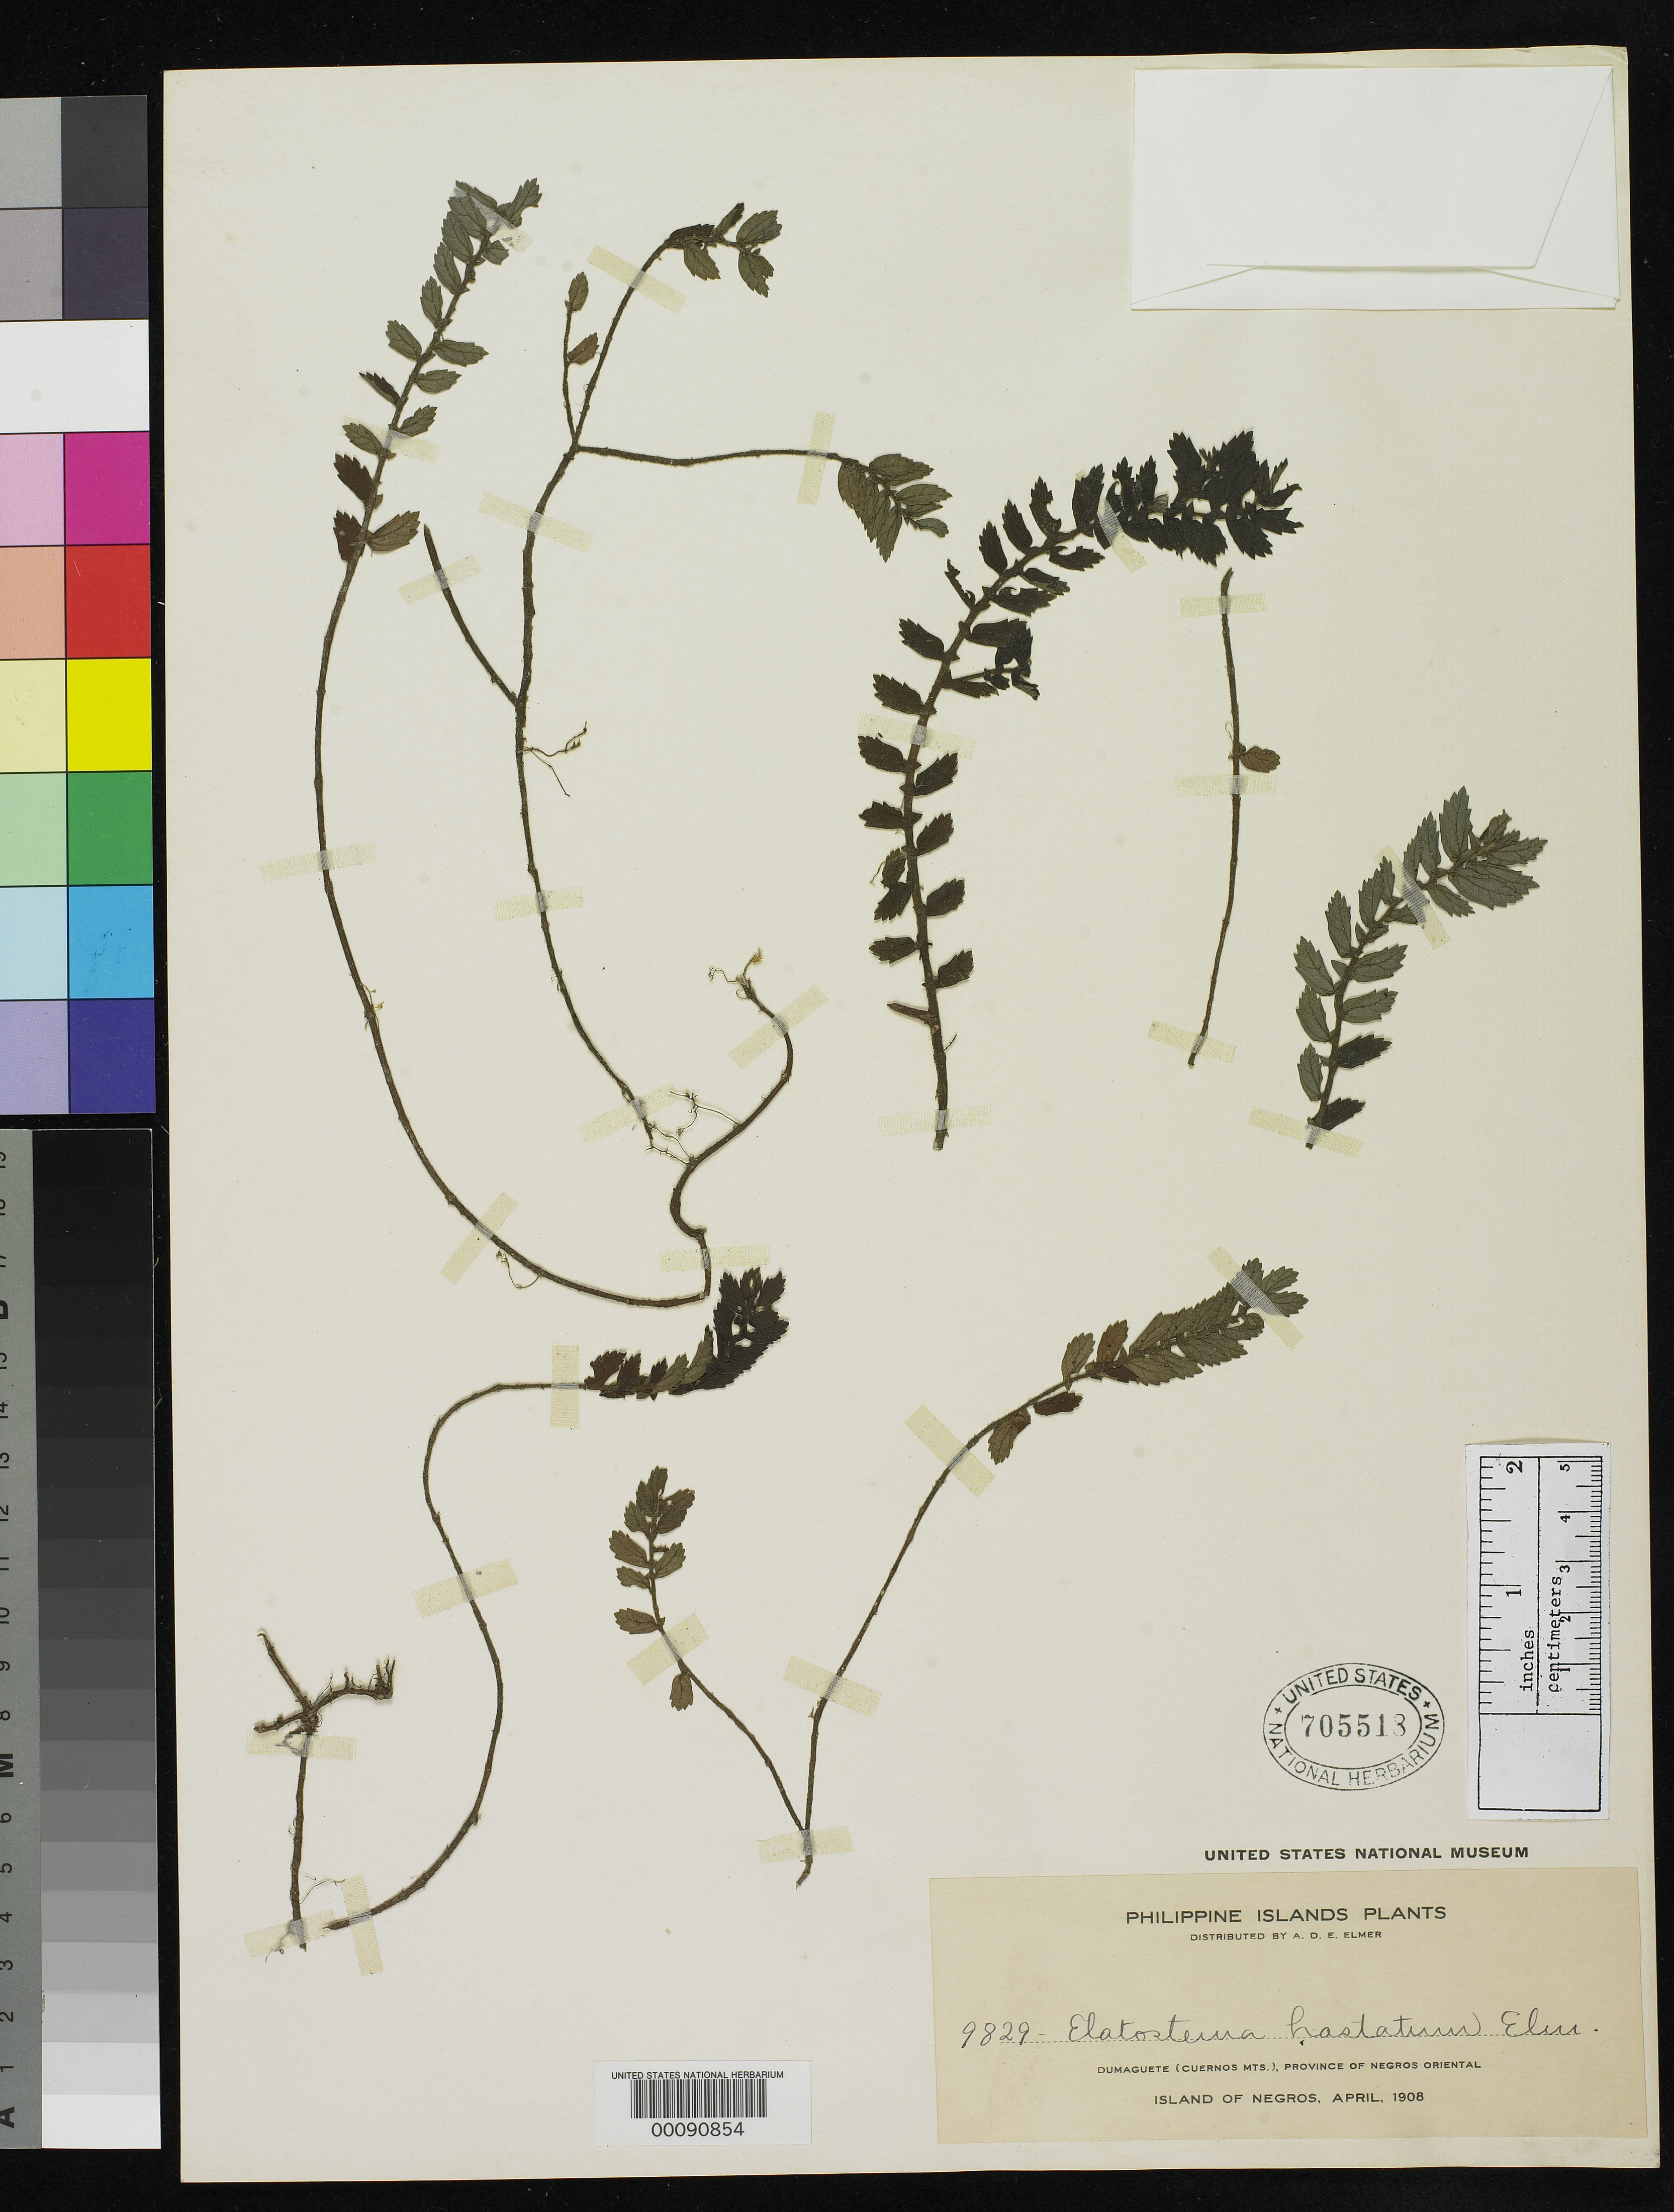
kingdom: Plantae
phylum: Tracheophyta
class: Magnoliopsida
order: Rosales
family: Urticaceae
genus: Elatostema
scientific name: Elatostema hastatum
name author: Elmer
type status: Isotype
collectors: A. D. E. Elmer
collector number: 9829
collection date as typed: Apr 1908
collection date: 1908-04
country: Philippines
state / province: Central Visayas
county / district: Negros Oriental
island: Negros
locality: Dumaguete, Cuernos Mts.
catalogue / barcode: US 705518